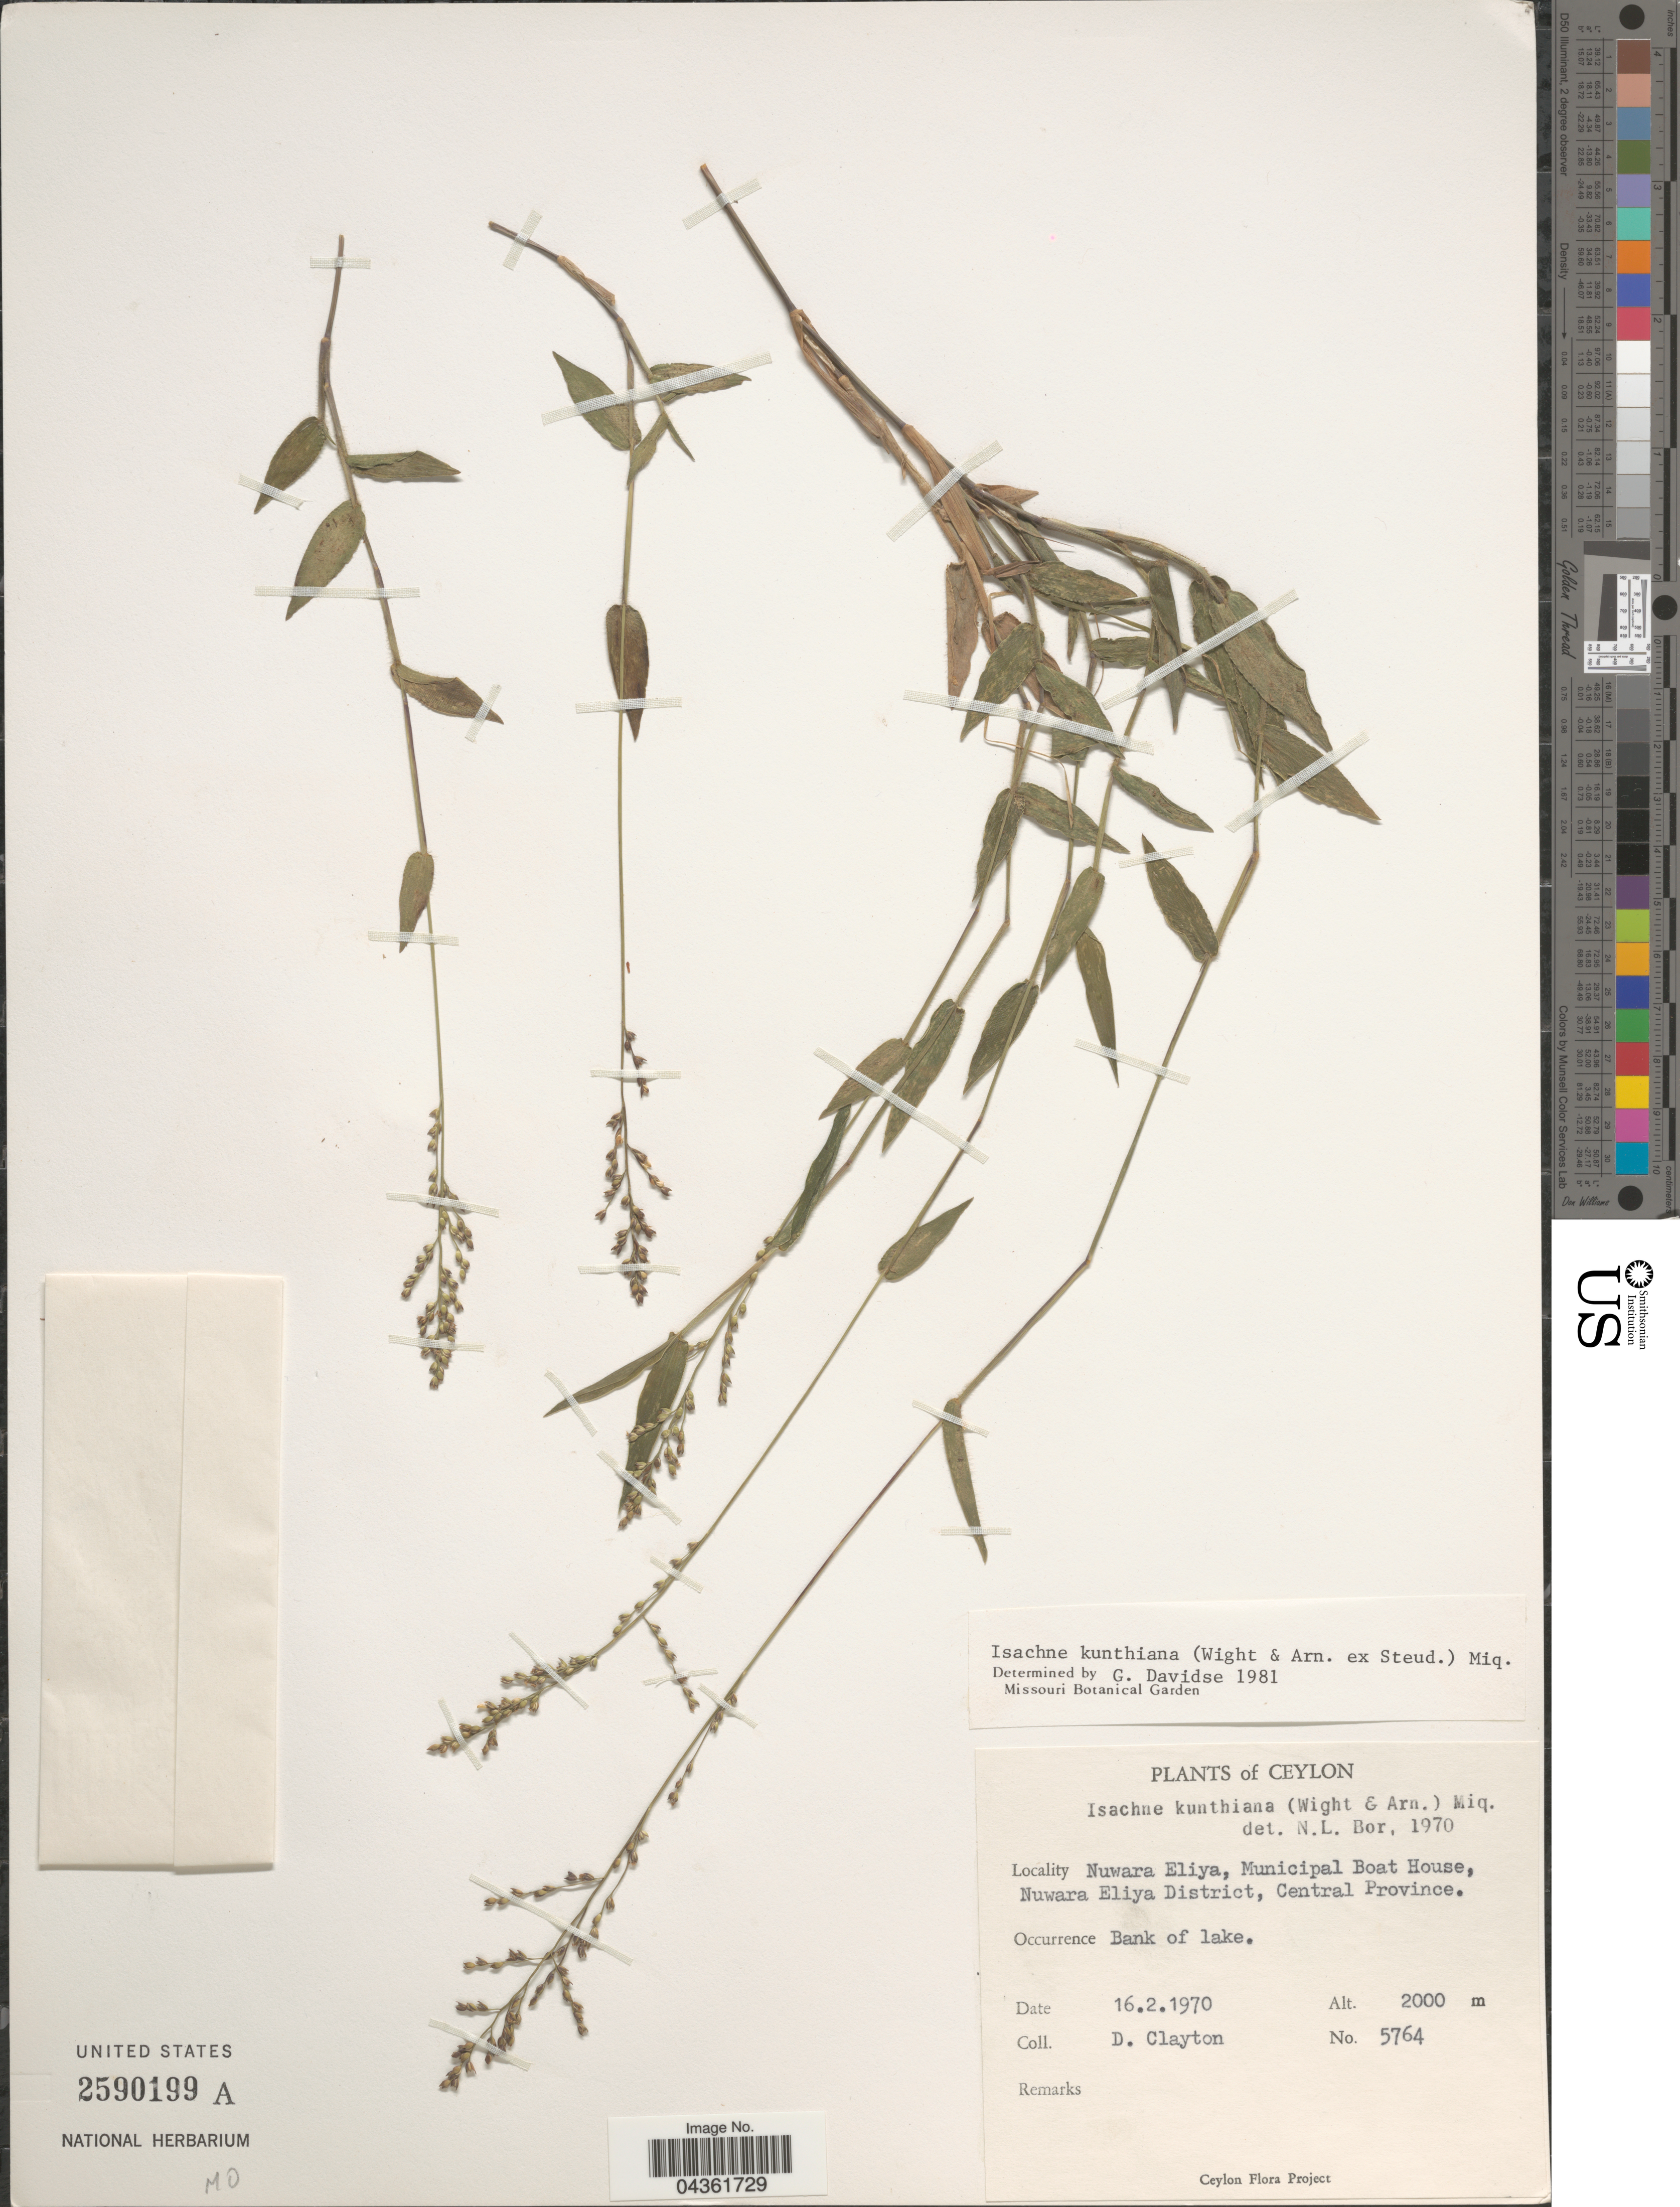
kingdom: Plantae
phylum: Tracheophyta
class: Liliopsida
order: Poales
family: Poaceae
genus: Isachne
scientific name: Isachne kunthiana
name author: (Wight & Arn. ex Steud.) Miq.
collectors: D. Clayton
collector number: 5764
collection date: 1970-02-16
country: Sri Lanka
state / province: Central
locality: Ceylon. Nuwara Eliya, Municipal Boat House, Nuwara Eliya District.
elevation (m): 2000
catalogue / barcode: US 2590199A